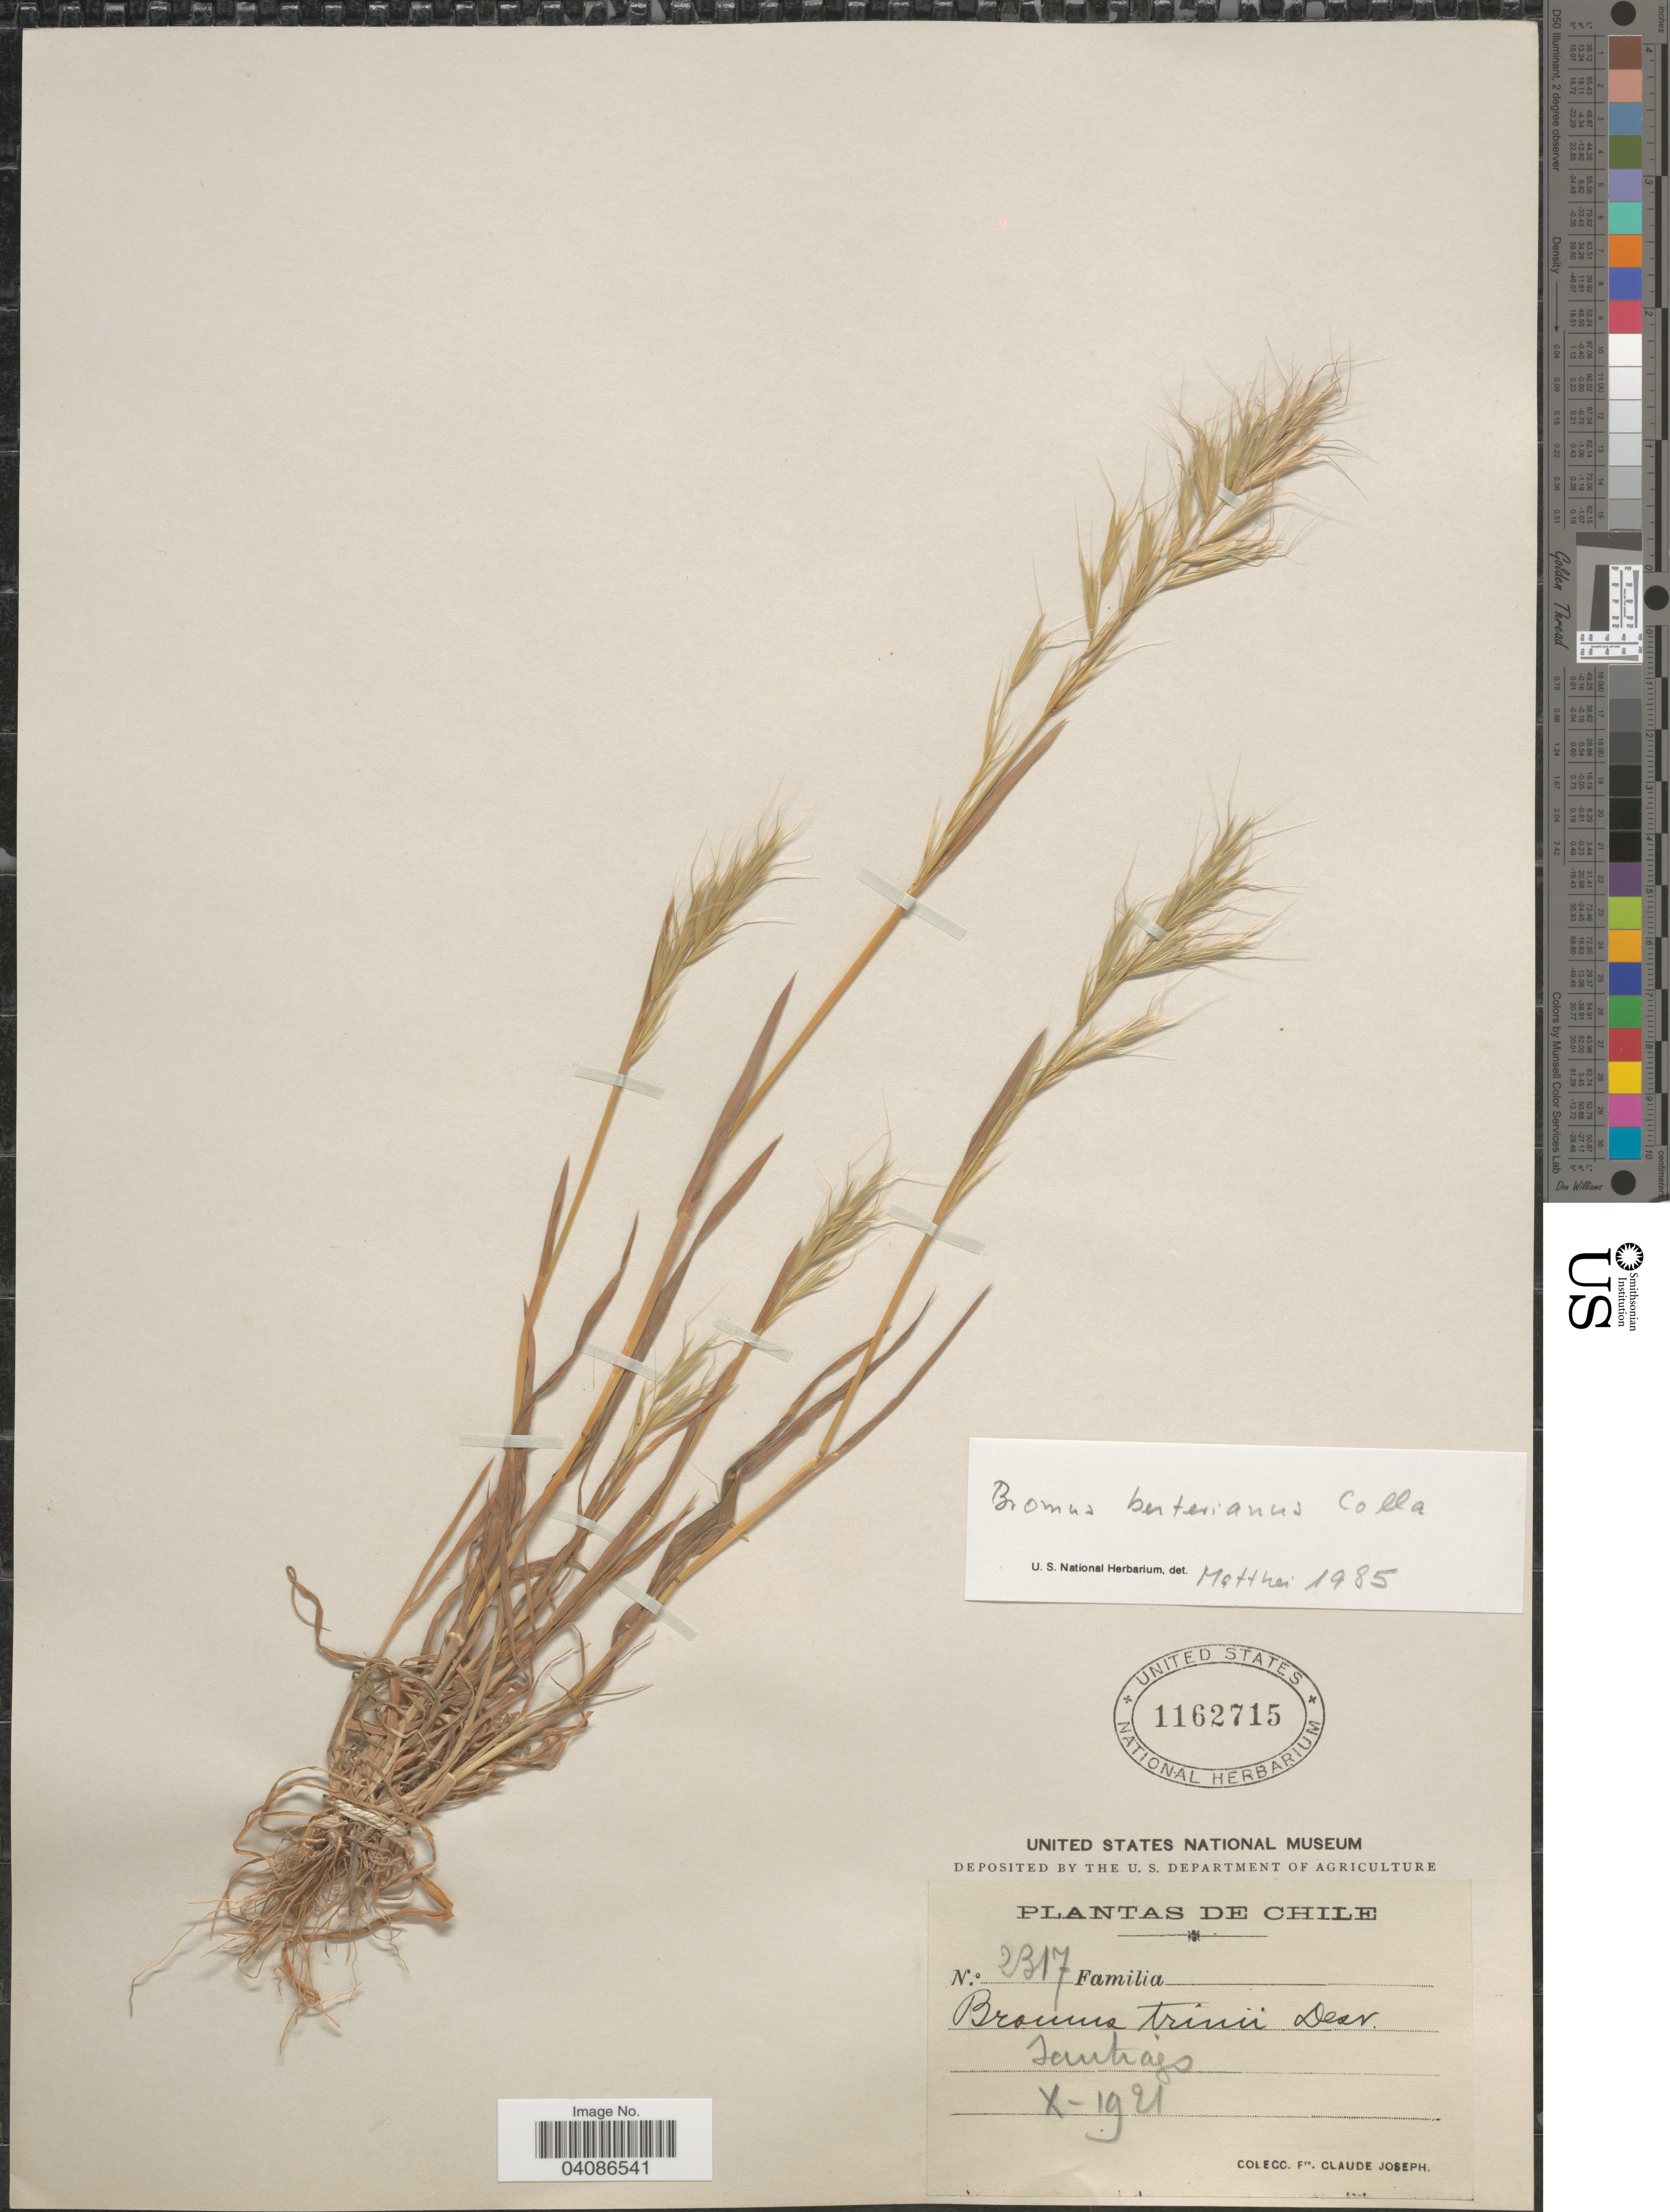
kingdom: Plantae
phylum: Tracheophyta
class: Liliopsida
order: Poales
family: Poaceae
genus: Bromus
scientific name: Bromus berteroanus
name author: Colla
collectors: Bro. Claude-Joseph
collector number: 2317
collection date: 1921-10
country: Chile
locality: Santiago.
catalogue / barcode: US 1162715